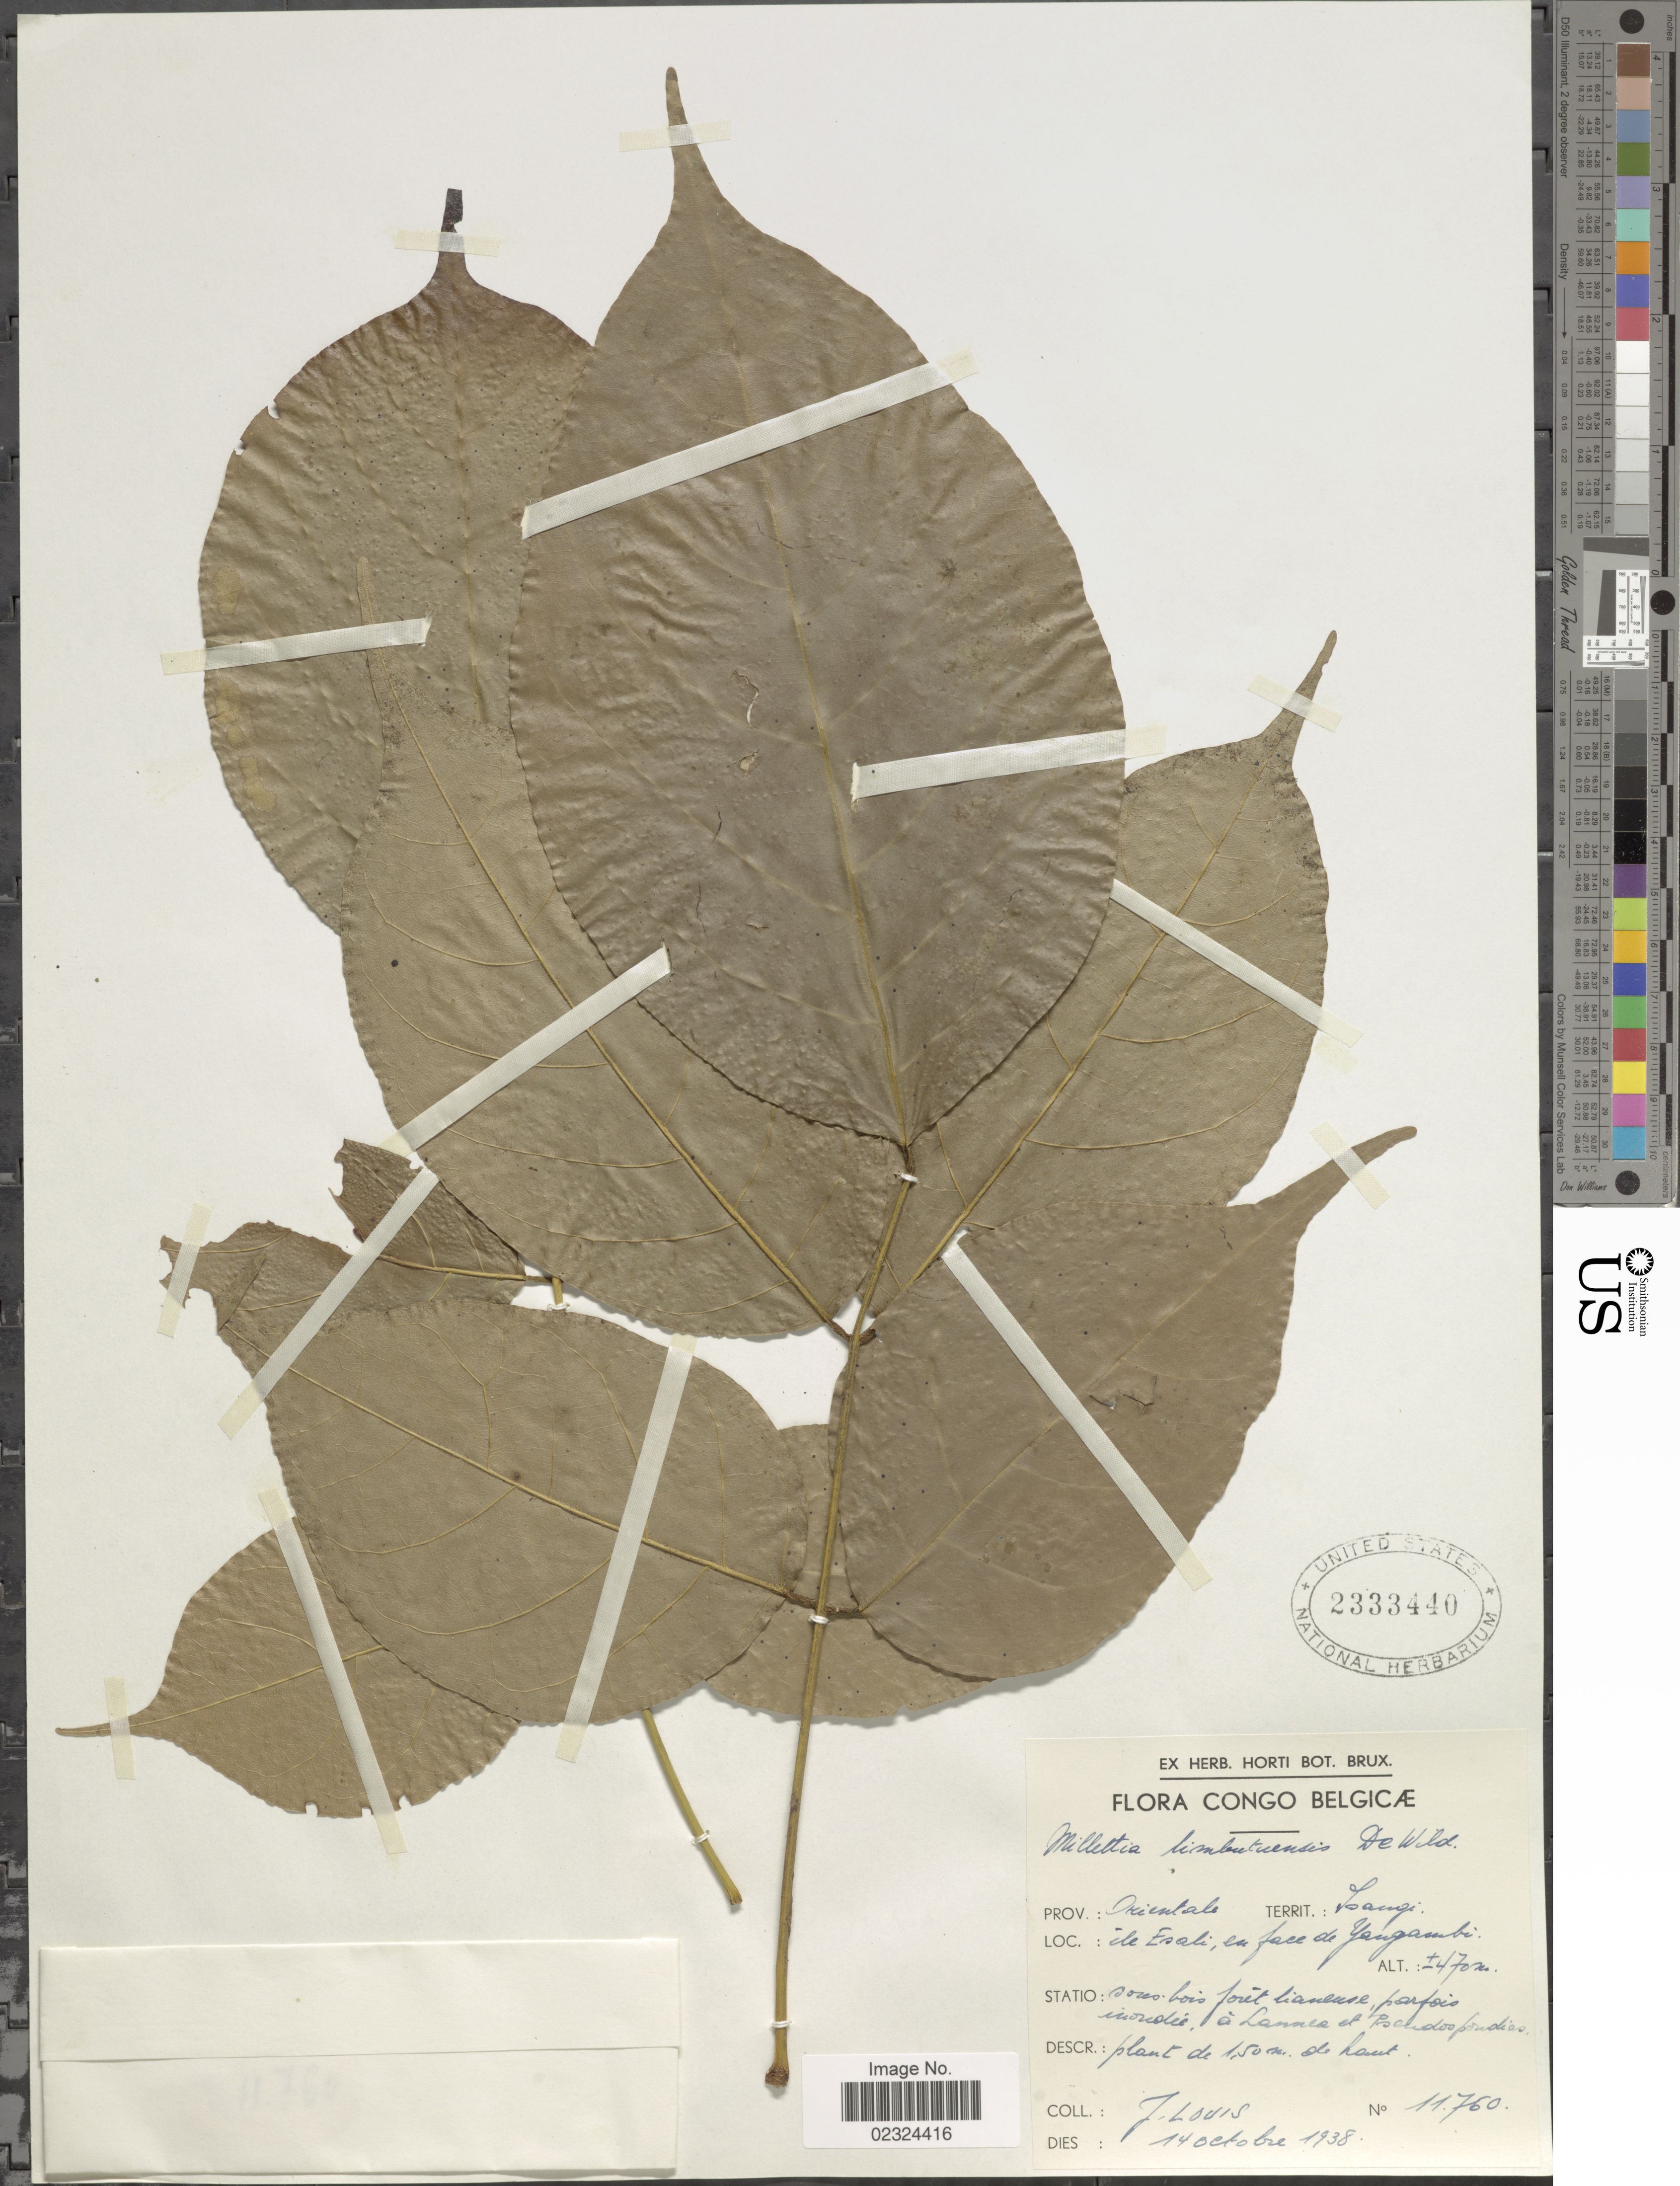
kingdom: Plantae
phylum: Tracheophyta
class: Magnoliopsida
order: Fabales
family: Fabaceae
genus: Millettia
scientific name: Millettia limbutuensis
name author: De Wild.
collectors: J. Louis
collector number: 11760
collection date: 1938-10-14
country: Congo, Democratic Republic of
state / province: Tshopo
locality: Congo Belgicae. Territ.: Isangi. De Esali, en face de Yangambi.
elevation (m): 470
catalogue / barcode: US 2333440